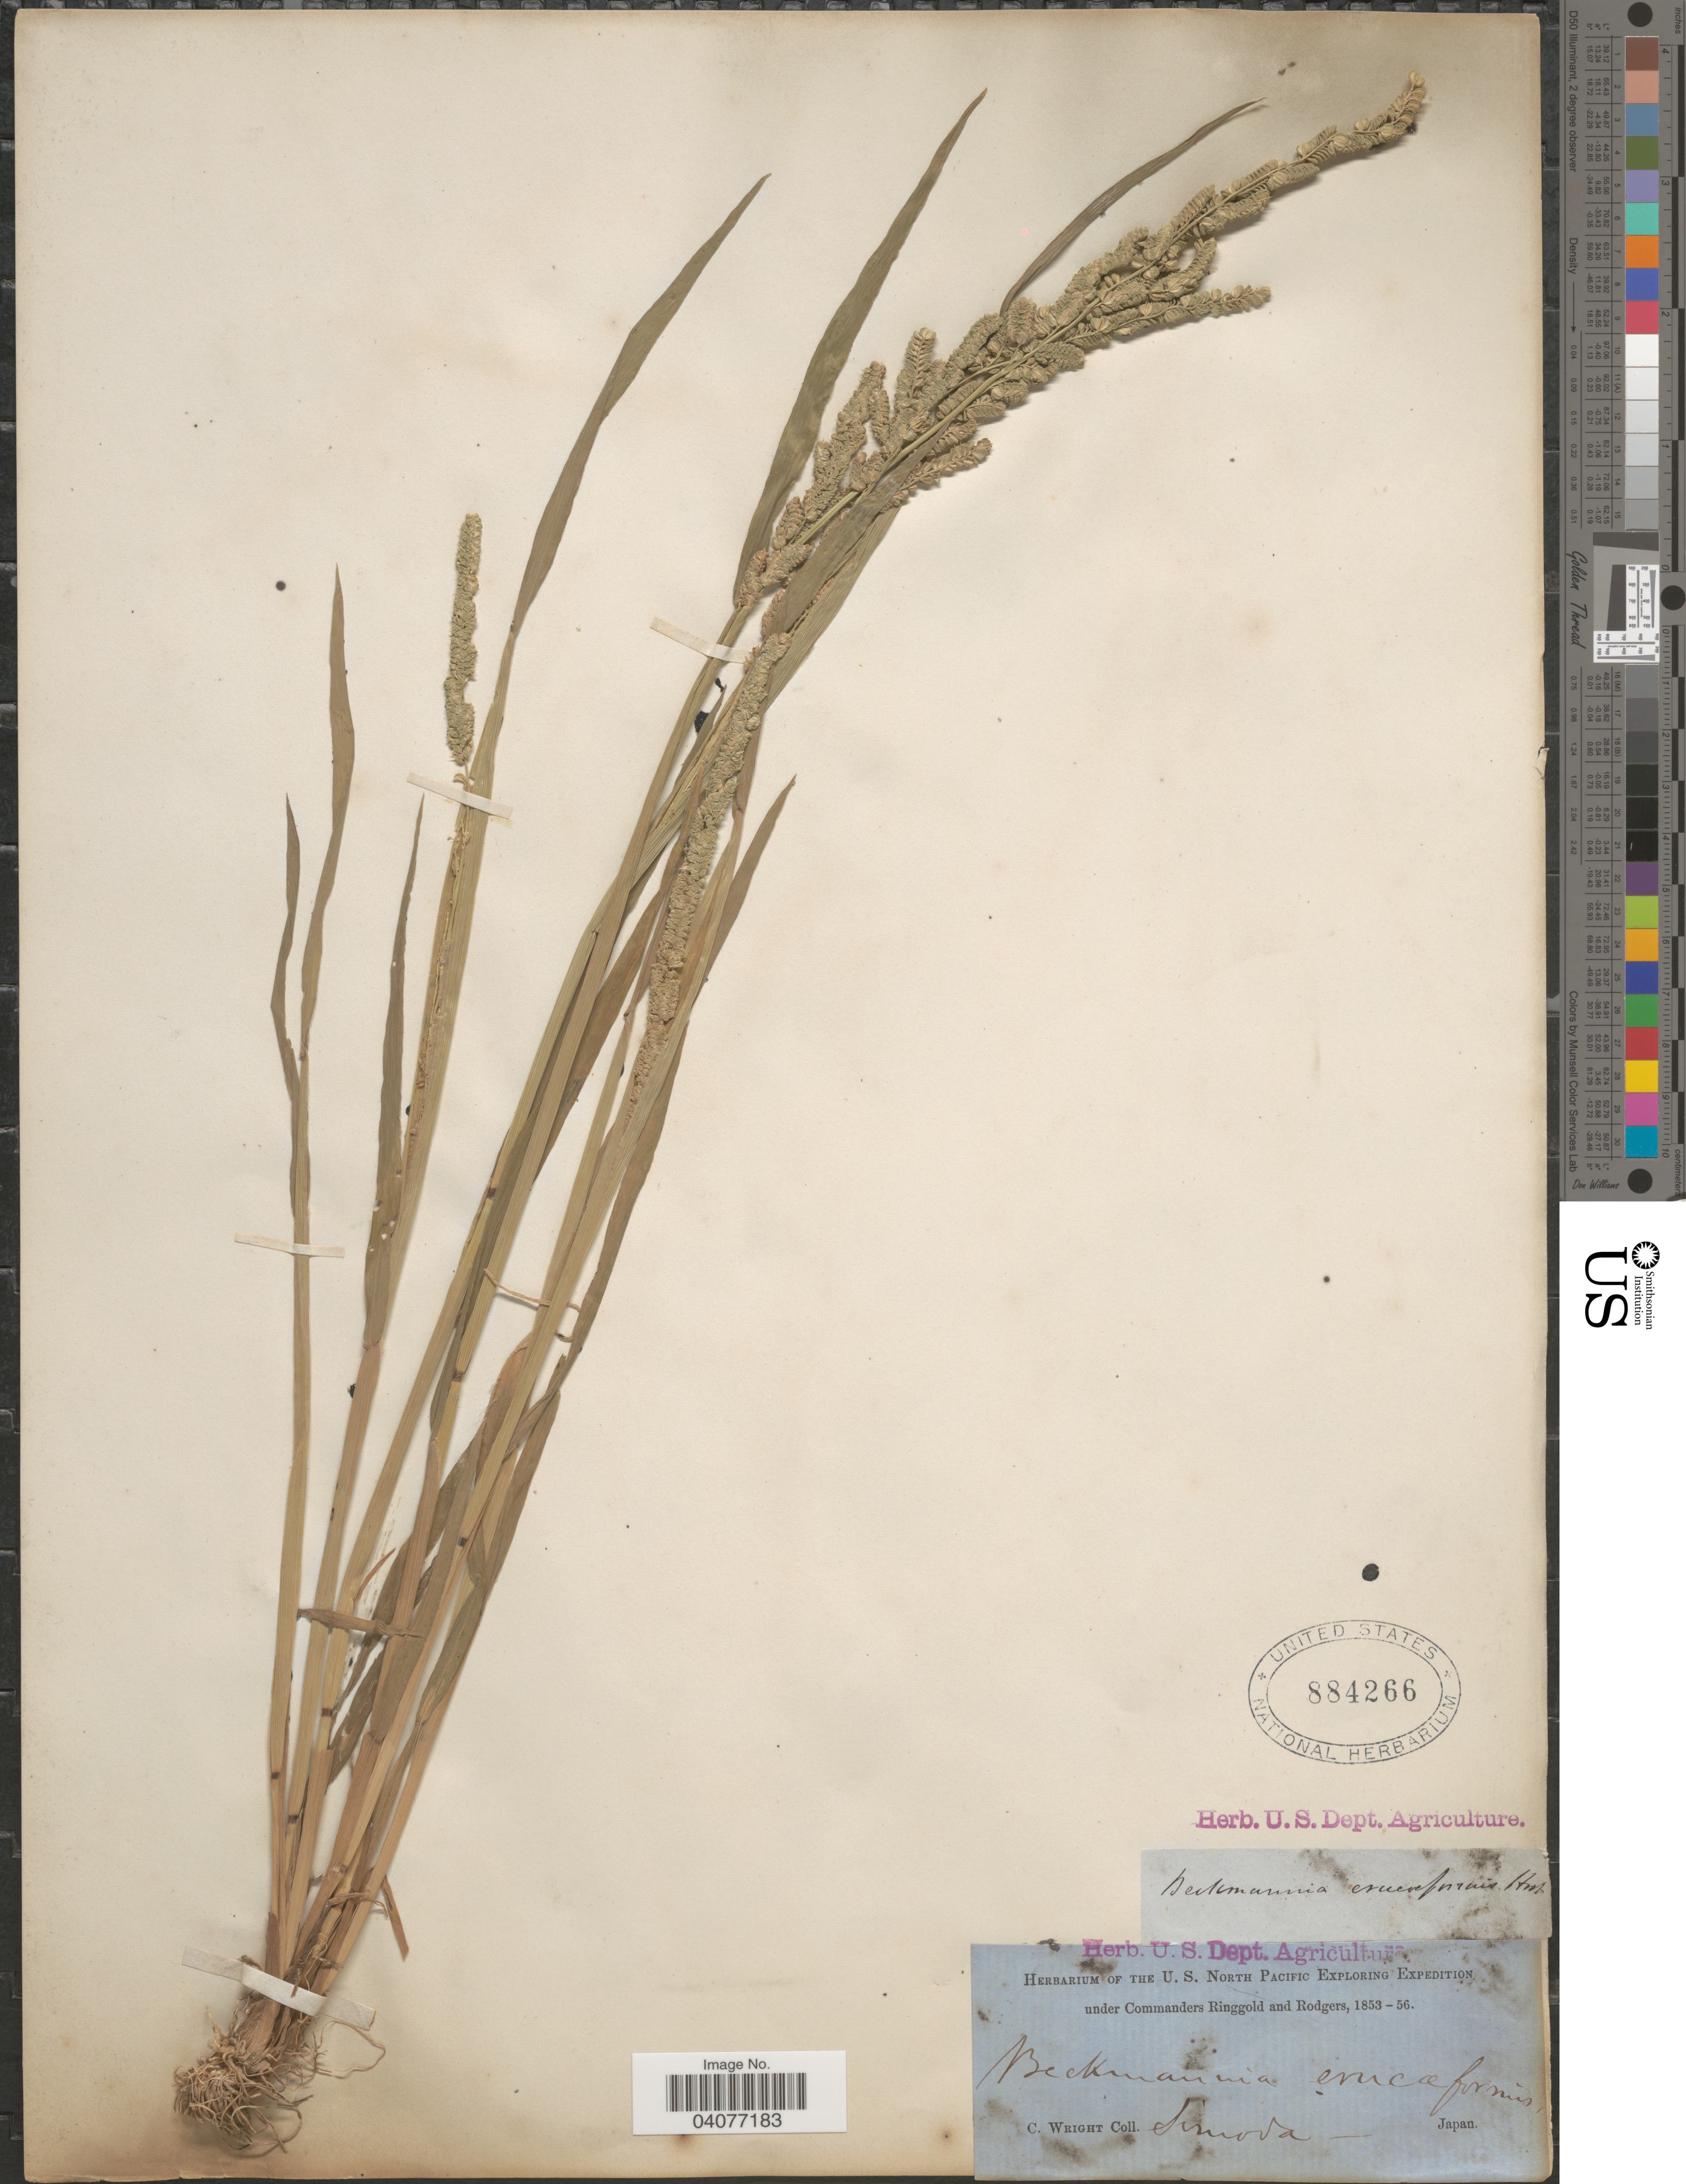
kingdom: Plantae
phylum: Tracheophyta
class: Liliopsida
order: Poales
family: Poaceae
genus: Beckmannia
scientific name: Beckmannia eruciformis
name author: (L.) Host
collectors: C. Wright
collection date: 1853/1856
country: Japan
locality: Simoda.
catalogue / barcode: US 884266